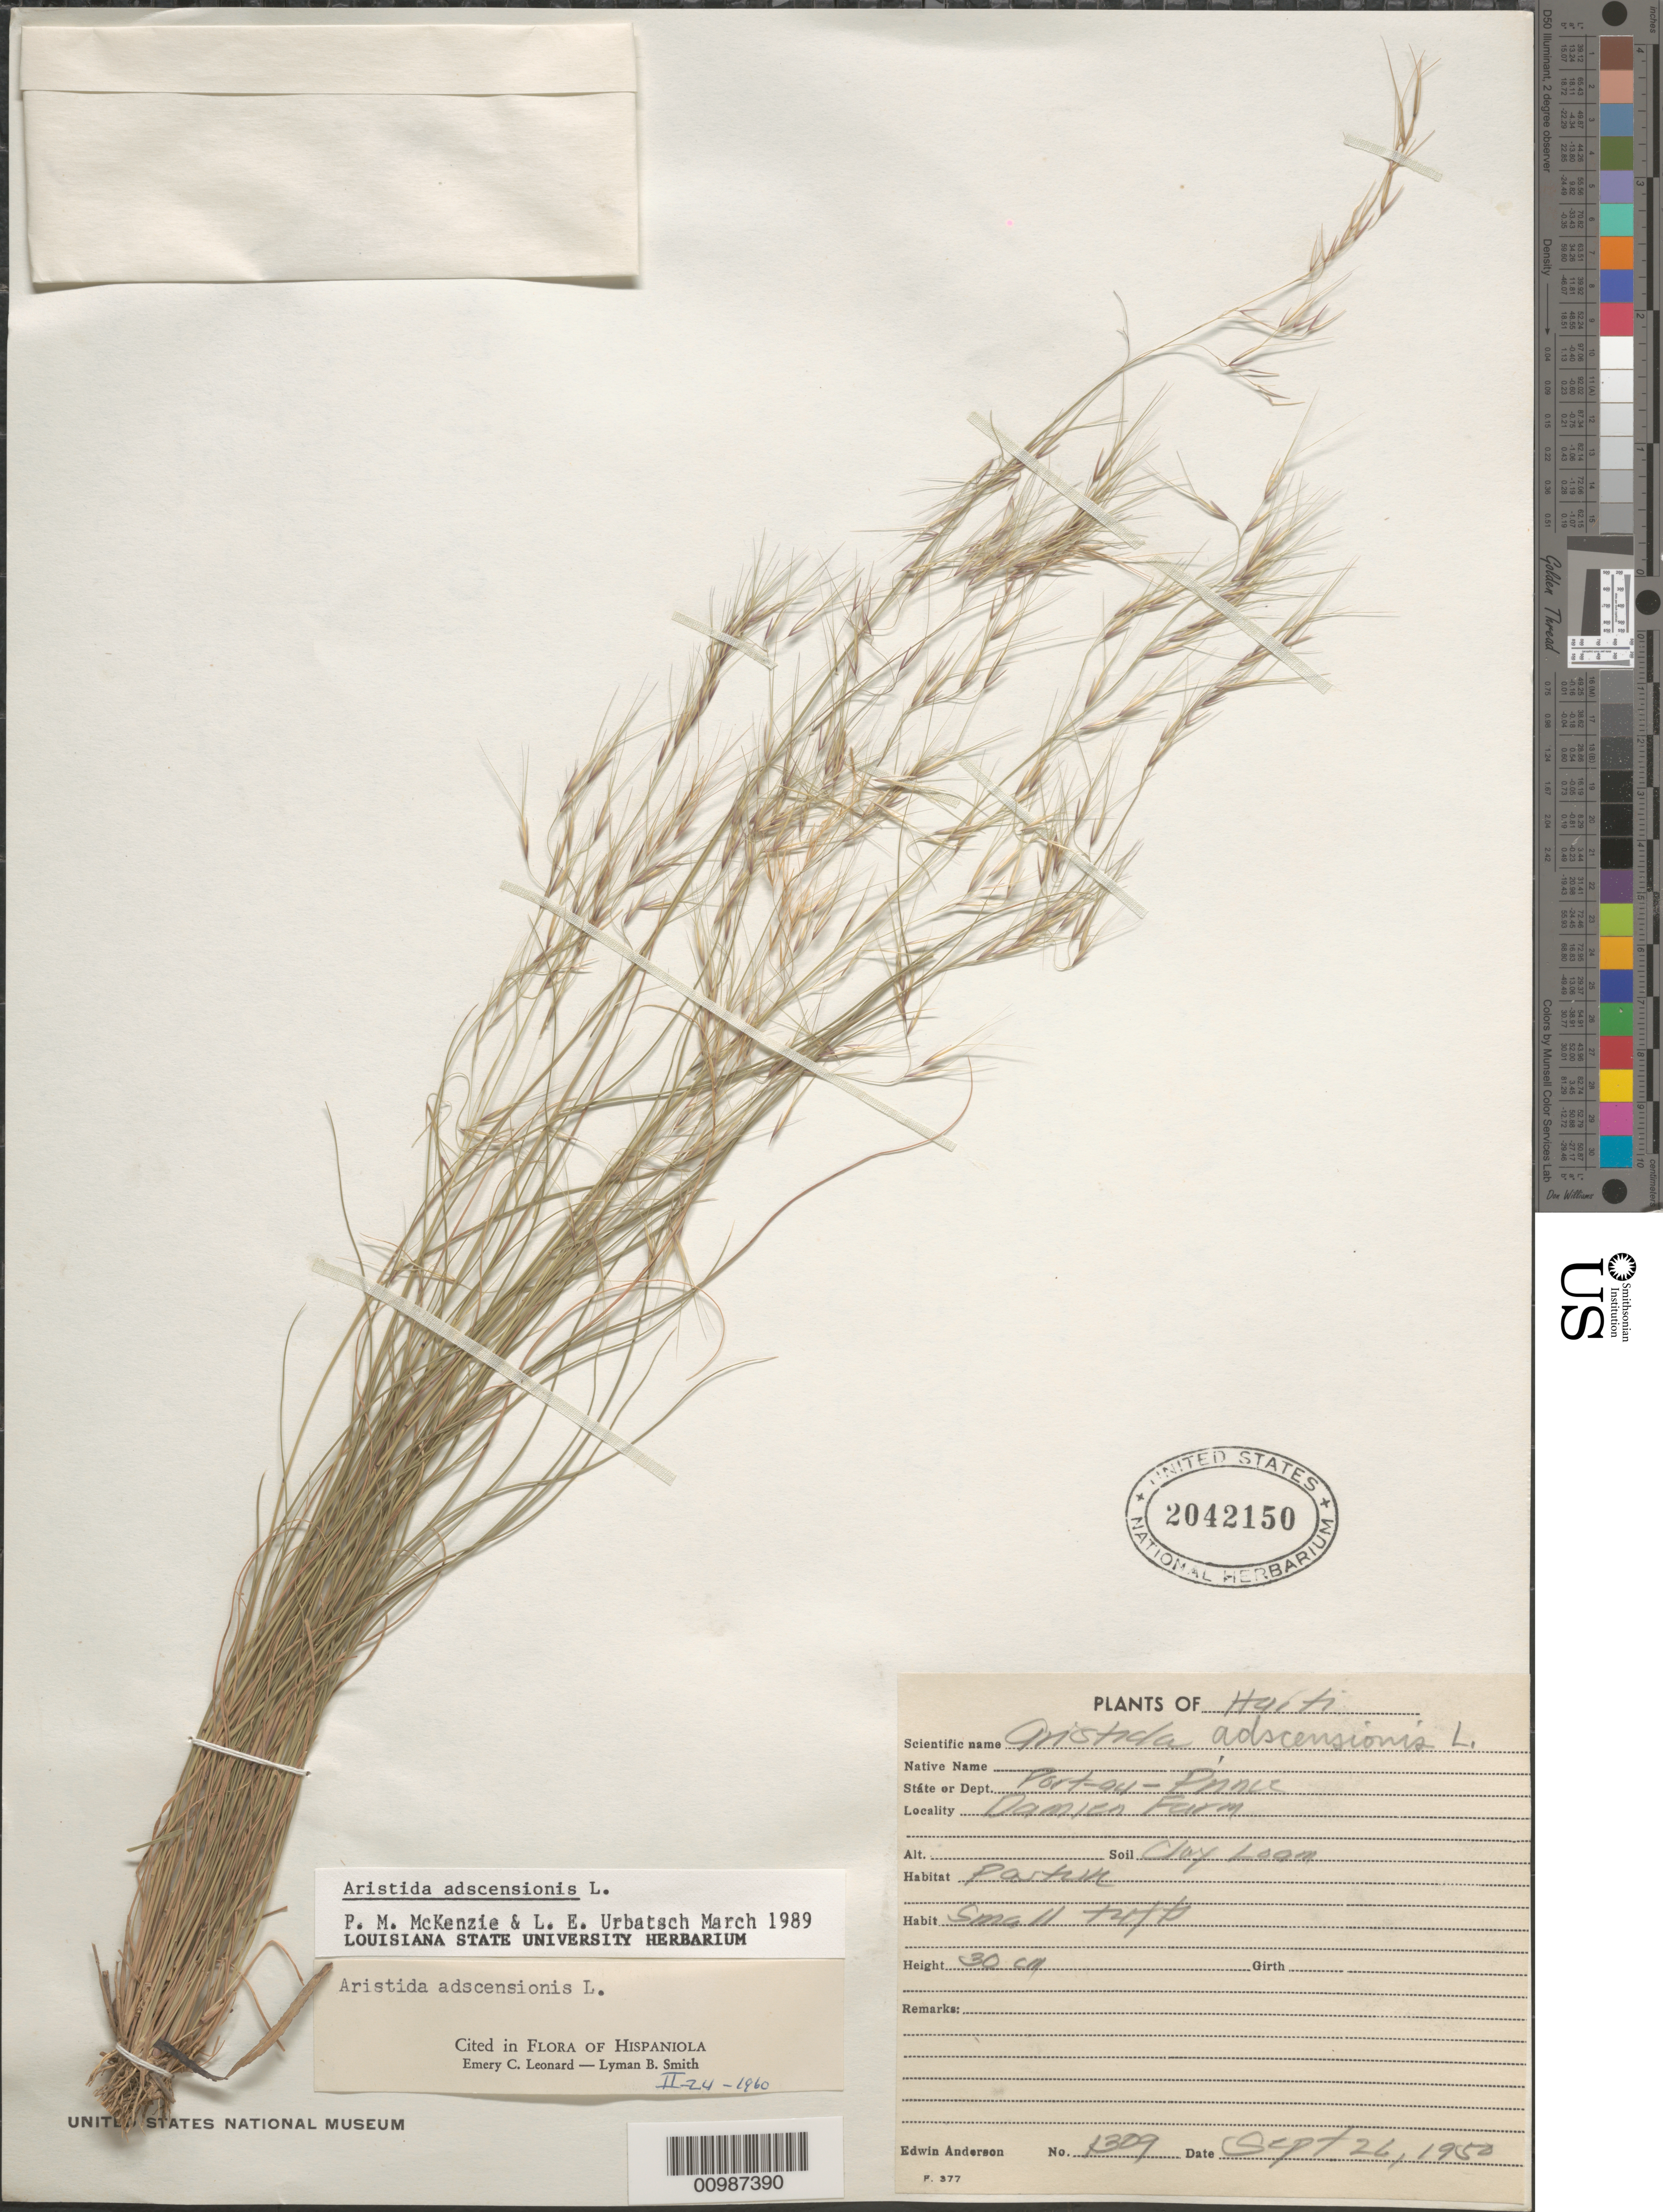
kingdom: Plantae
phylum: Tracheophyta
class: Liliopsida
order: Poales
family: Poaceae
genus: Aristida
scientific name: Aristida adscensionis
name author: L.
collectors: E. Anderson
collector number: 1309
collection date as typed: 26 Sep 1950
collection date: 1950-09-26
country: Haiti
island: Hispaniola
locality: Port-au-Prince, Damien Farm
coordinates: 0 N, 0 E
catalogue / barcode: US 2042150